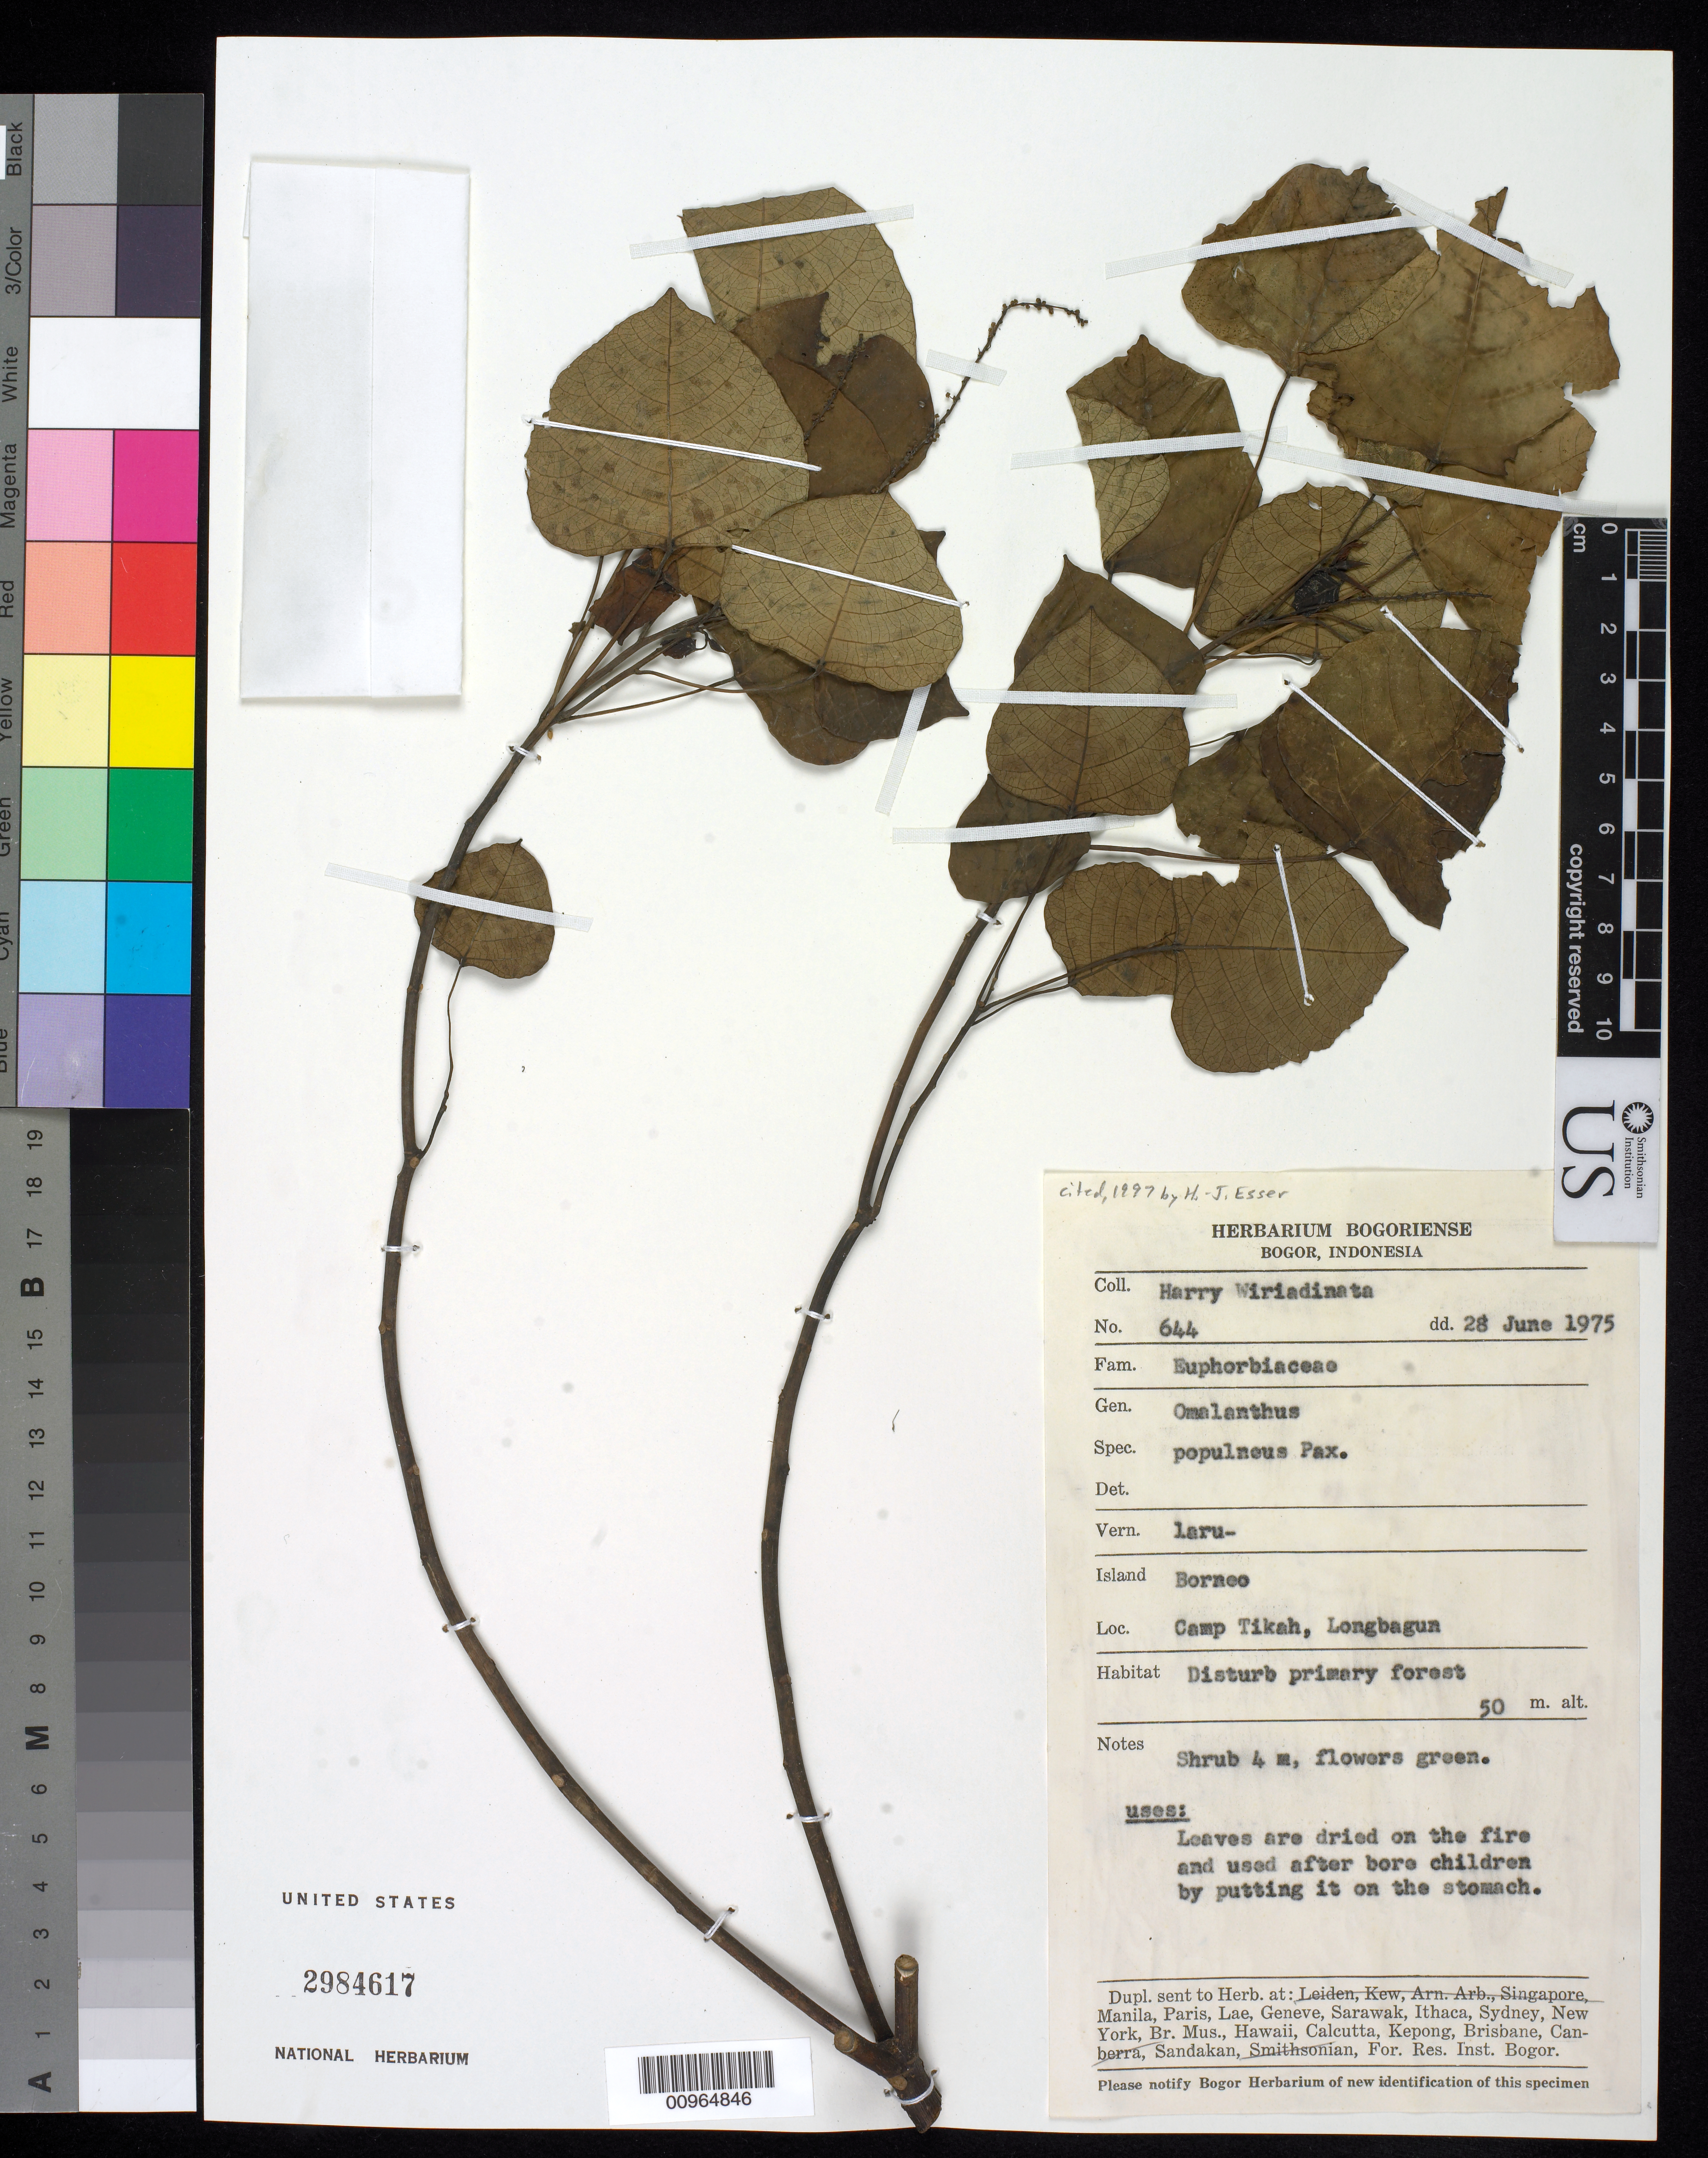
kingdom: Plantae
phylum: Tracheophyta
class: Magnoliopsida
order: Malpighiales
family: Euphorbiaceae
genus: Homalanthus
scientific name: Homalanthus populneus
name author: (Geiseler) Kuntze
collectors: H. Wiriadinata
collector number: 644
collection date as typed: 28 Jun 1975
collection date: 1975-06-28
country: Indonesia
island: Borneo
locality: Camp Tikah, Longbagun. (See remarks.) Disturb primary forest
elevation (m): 50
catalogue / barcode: US 2984617